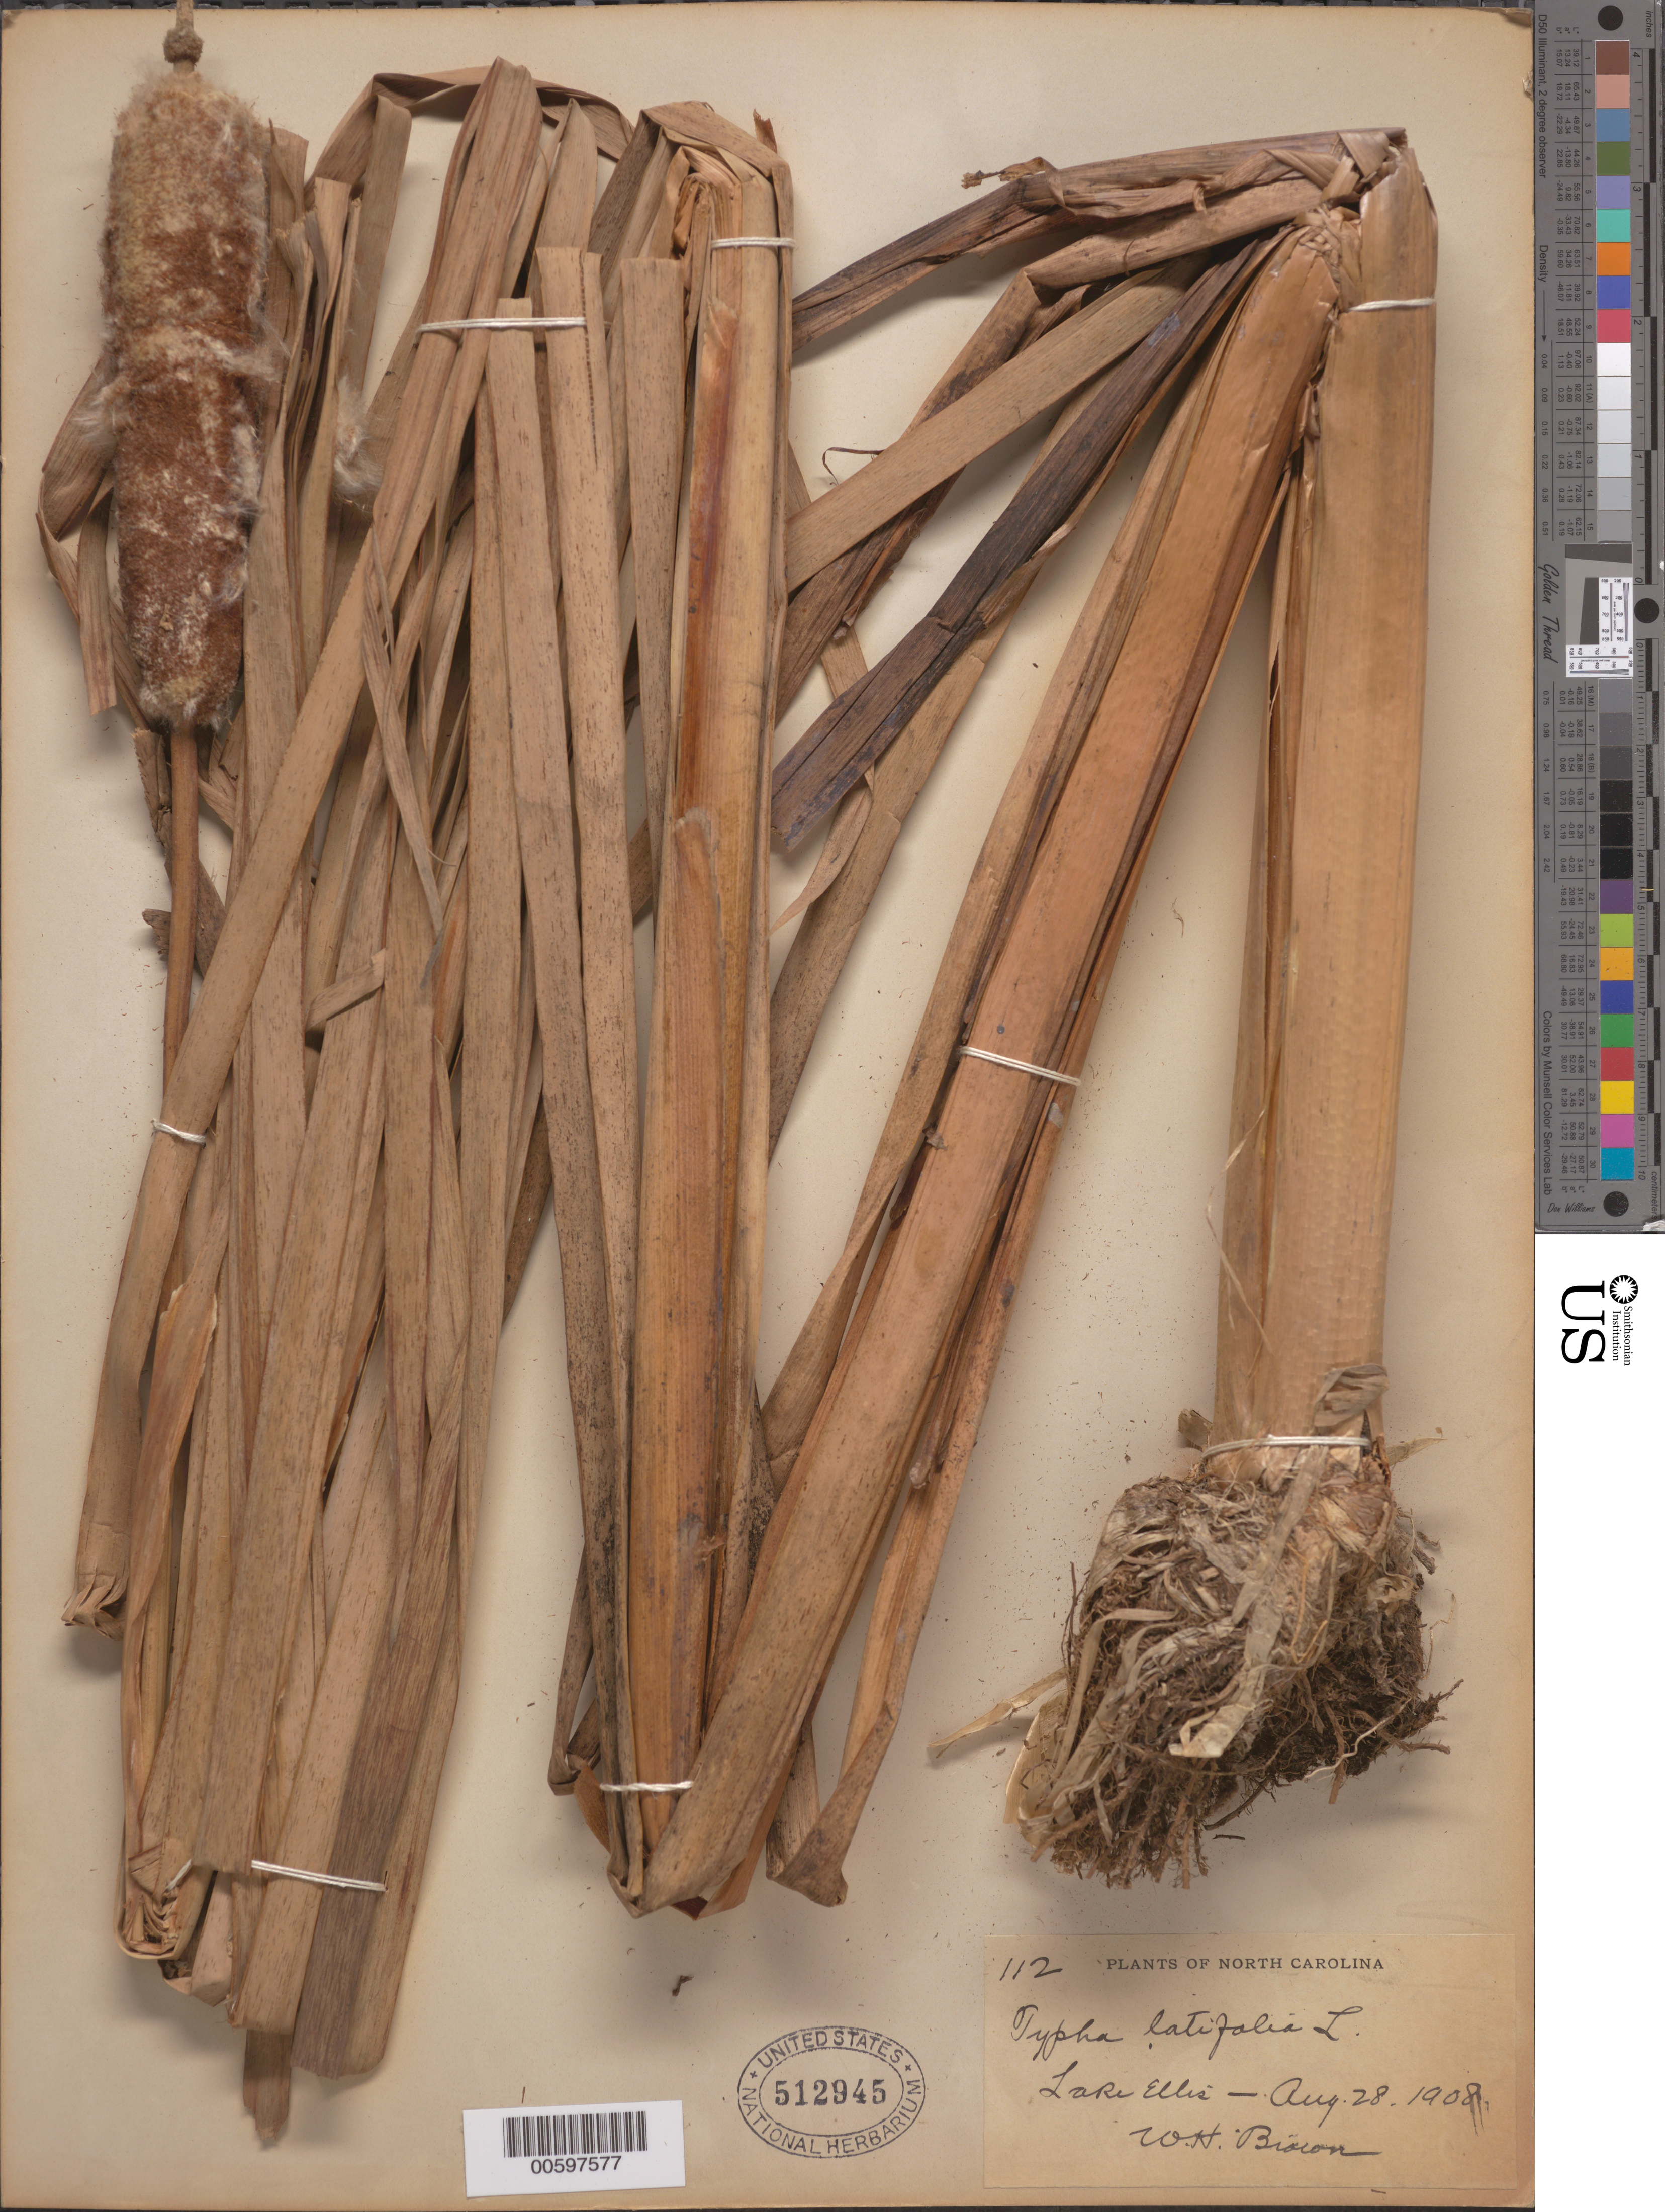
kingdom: Plantae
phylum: Tracheophyta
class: Liliopsida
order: Poales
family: Typhaceae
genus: Typha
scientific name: Typha latifolia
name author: L.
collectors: W. H. Brown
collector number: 112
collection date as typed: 28 Aug 1908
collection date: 1908-08-28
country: United States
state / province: North Carolina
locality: Lake Ellis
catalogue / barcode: US 512945